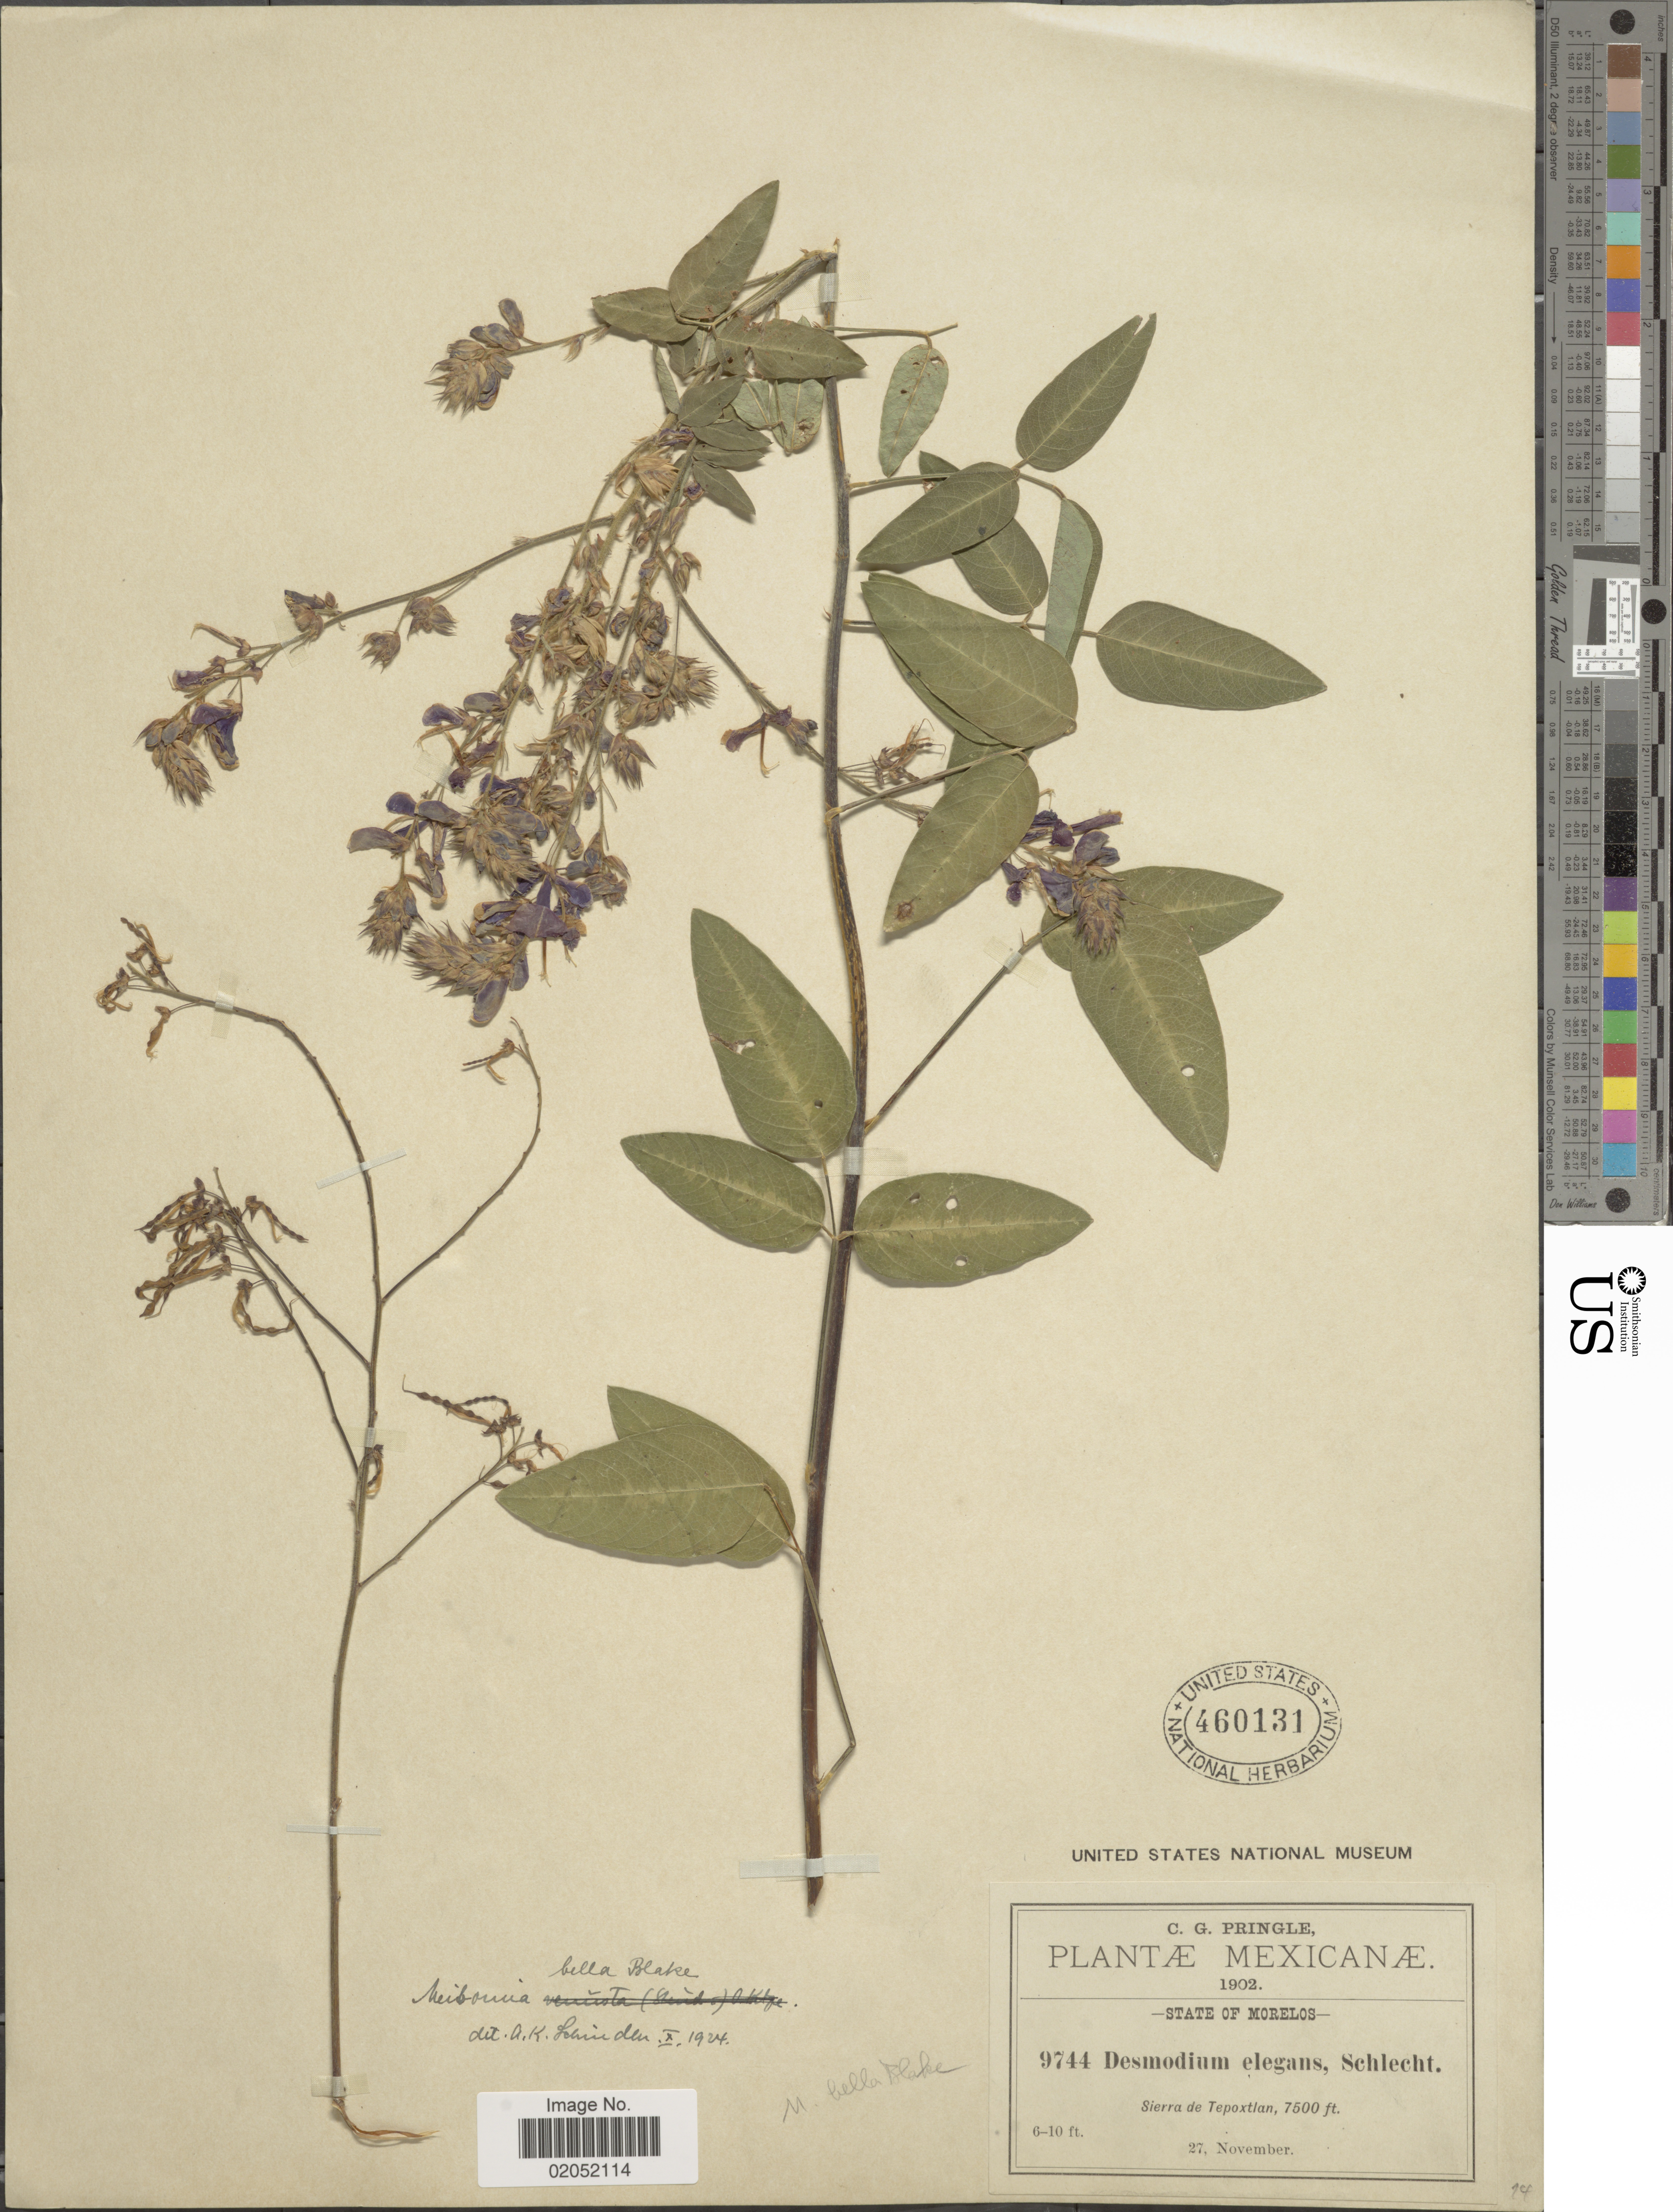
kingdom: Plantae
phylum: Tracheophyta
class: Magnoliopsida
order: Fabales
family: Fabaceae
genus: Desmodium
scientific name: Desmodium bellum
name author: (S.F. Blake) B.G. Schub.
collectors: C. G. Pringle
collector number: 9744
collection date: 1902-11-27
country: Mexico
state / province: Morelos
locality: Sierra de Tepoxtlan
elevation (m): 2286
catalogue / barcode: US 460131